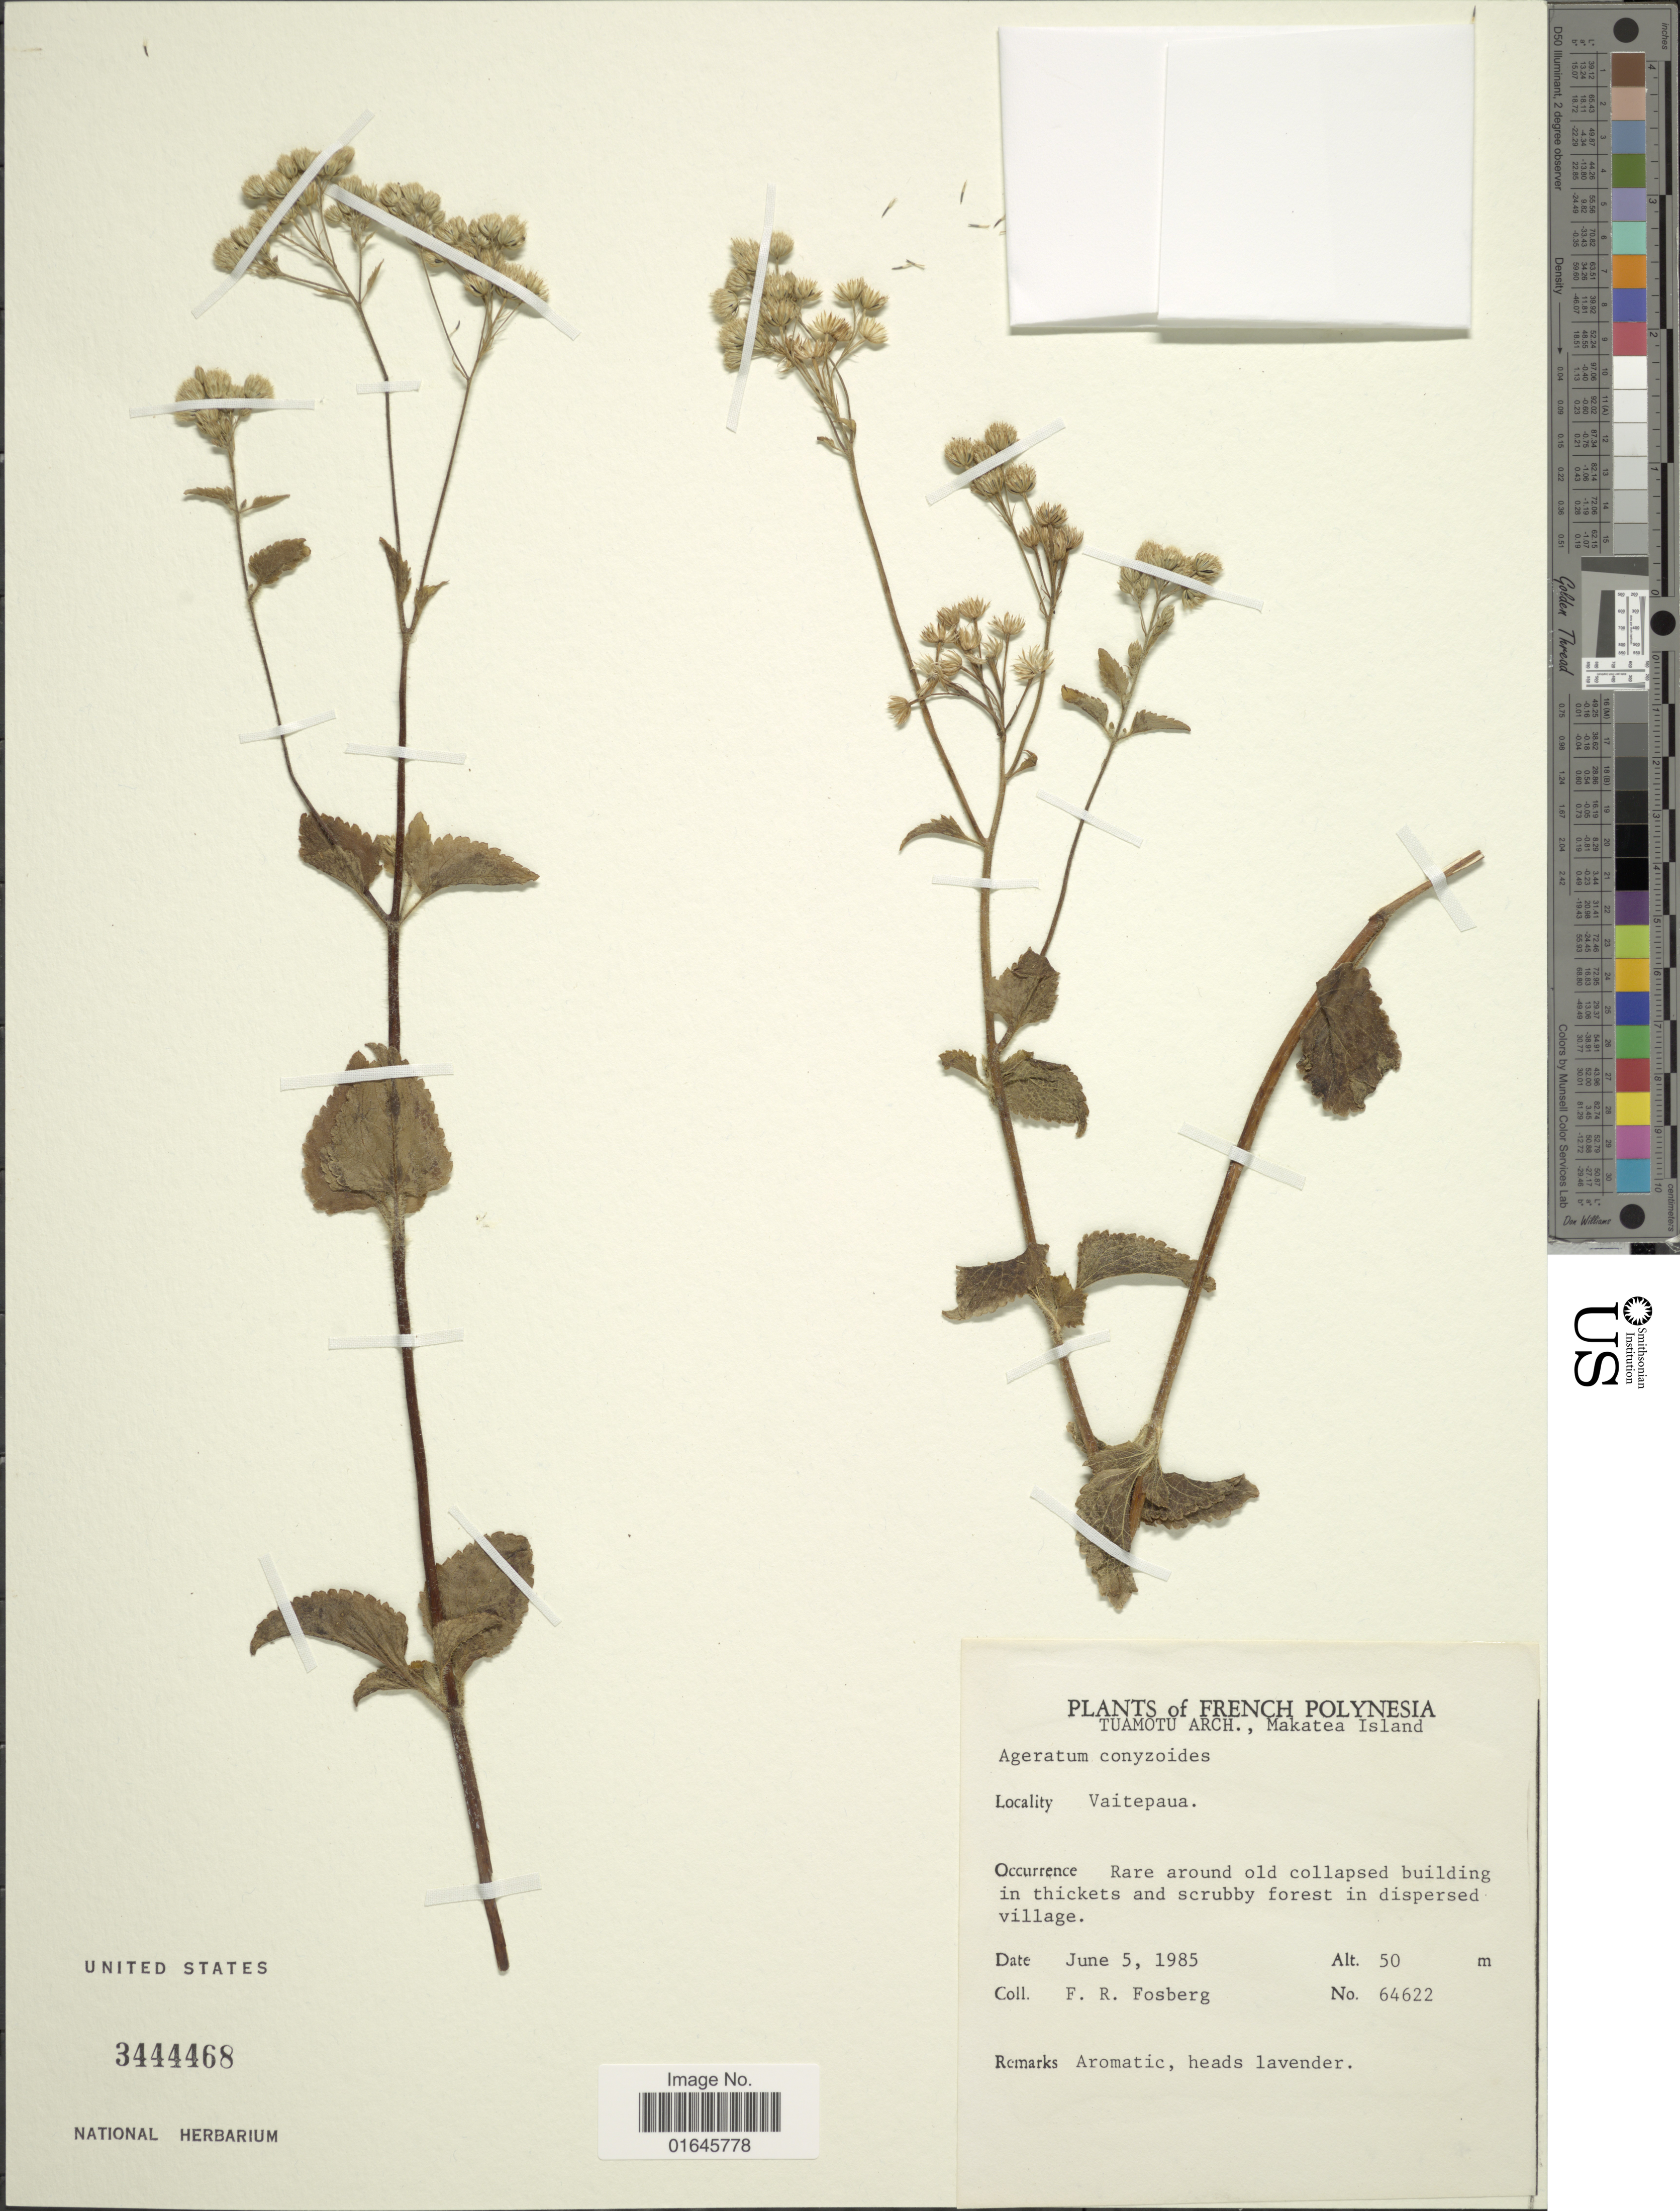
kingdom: Plantae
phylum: Tracheophyta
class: Magnoliopsida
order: Asterales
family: Asteraceae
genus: Ageratum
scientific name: Ageratum conyzoides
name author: L.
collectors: F. R. Fosberg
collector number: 64622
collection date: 1985-06-05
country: French Polynesia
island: Makatea [Aurora]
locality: Tuamotu, Makatea Island, Vaitepaua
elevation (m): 50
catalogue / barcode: US 3444468